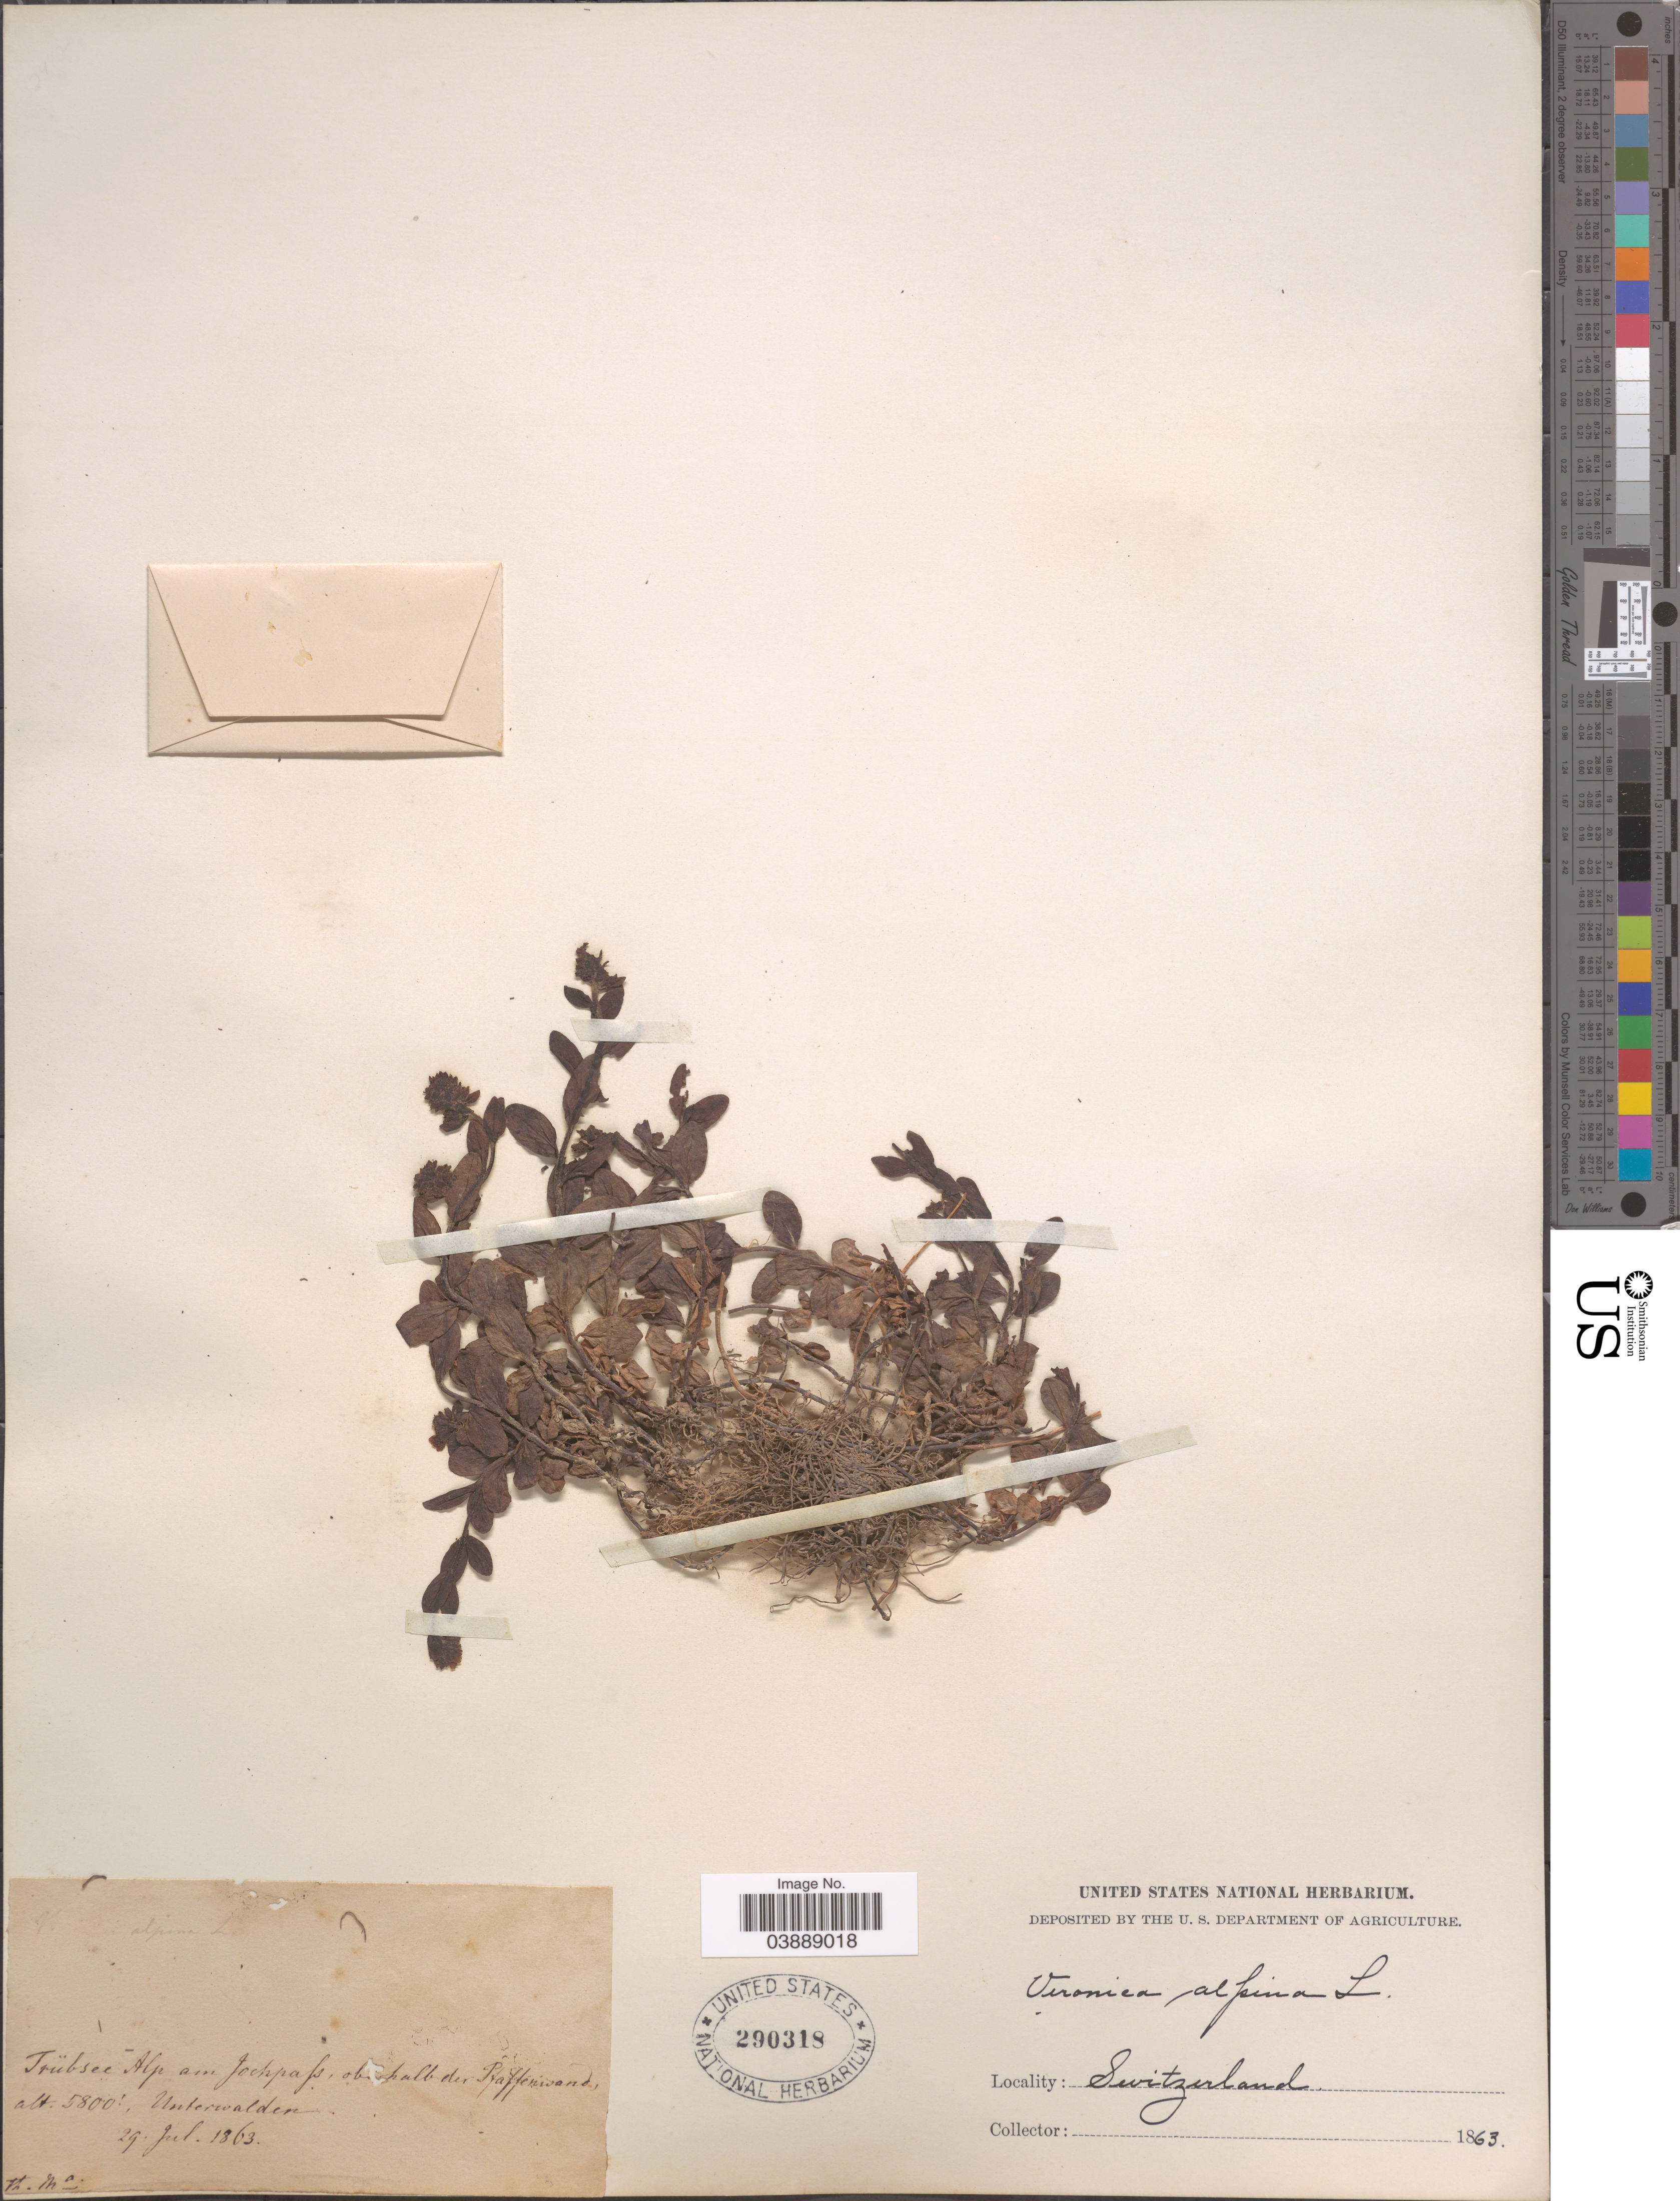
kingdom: Plantae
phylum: Tracheophyta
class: Magnoliopsida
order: Lamiales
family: Plantaginaceae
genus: Veronica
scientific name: Veronica alpina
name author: L.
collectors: T. Ma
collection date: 1863-07-29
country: Switzerland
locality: Trübsee Alp am Jochpass oberhalb der Pfaffenwand. Unterwalden.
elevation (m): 1768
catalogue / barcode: US 290318